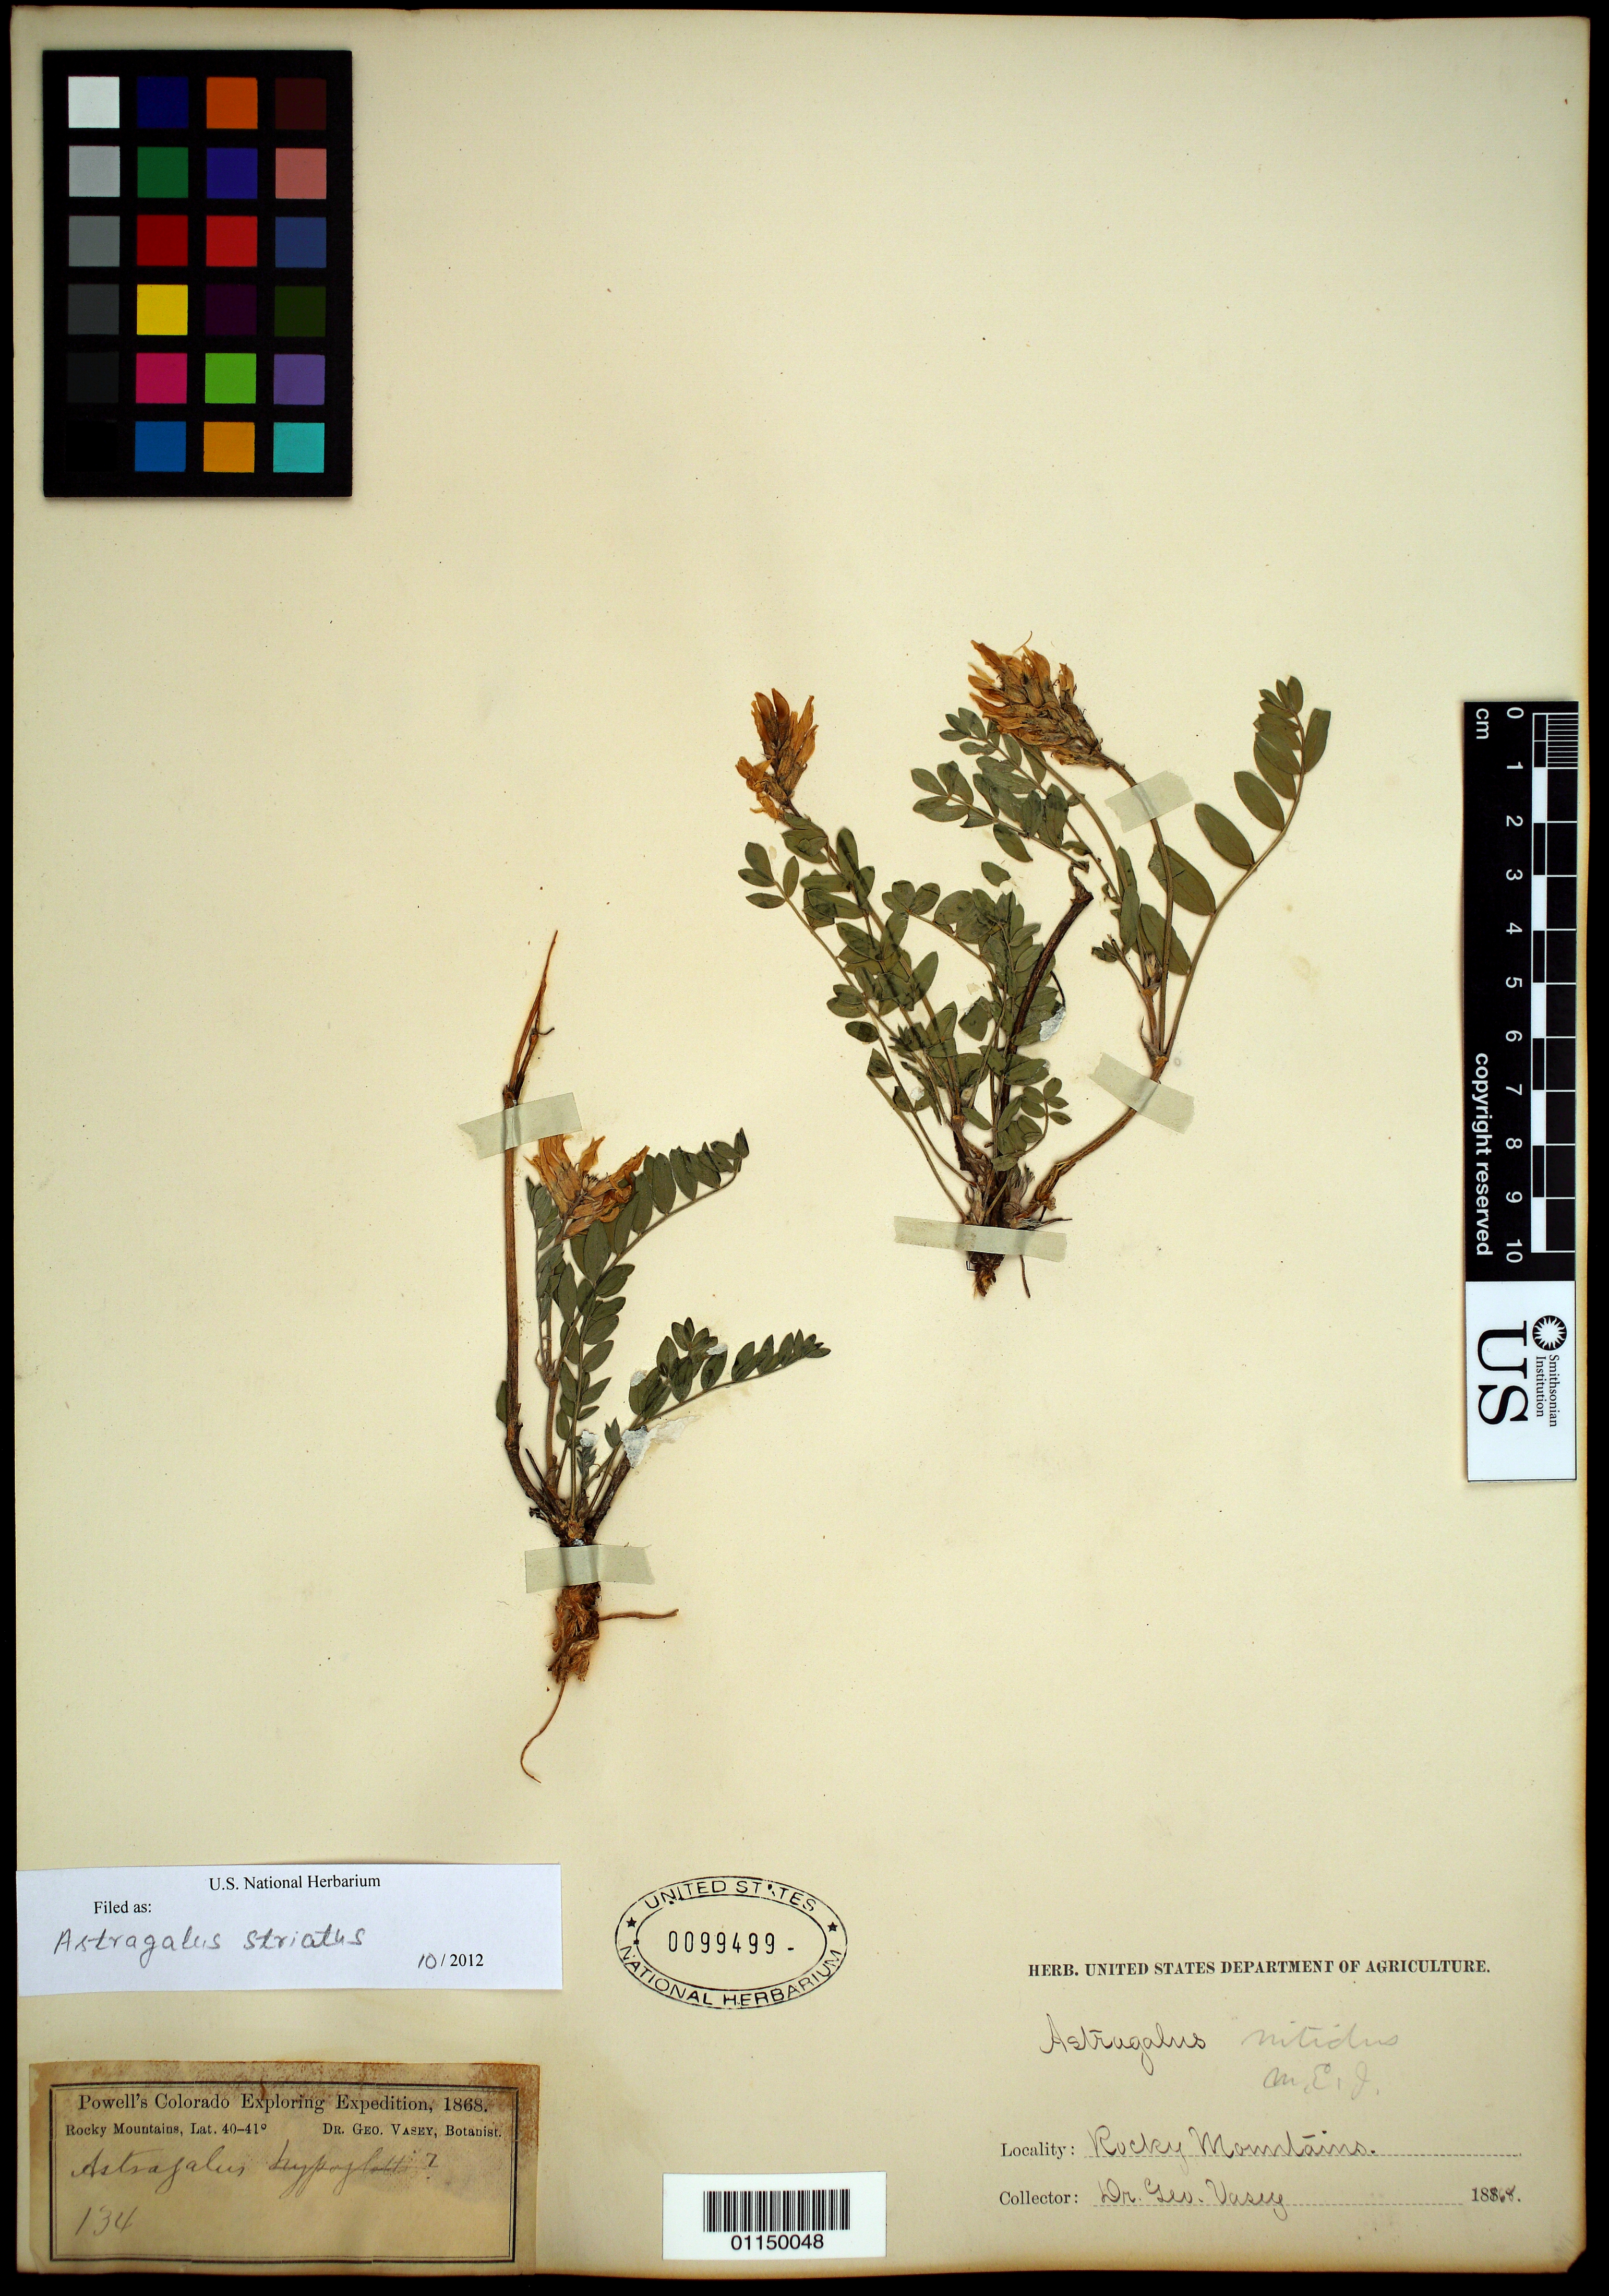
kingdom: Plantae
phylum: Tracheophyta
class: Magnoliopsida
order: Fabales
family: Fabaceae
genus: Astragalus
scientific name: Astragalus striatus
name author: Nutt.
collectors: G. Vasey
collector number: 134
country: United States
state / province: Colorado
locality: Rocky Mountains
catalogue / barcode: US 99499